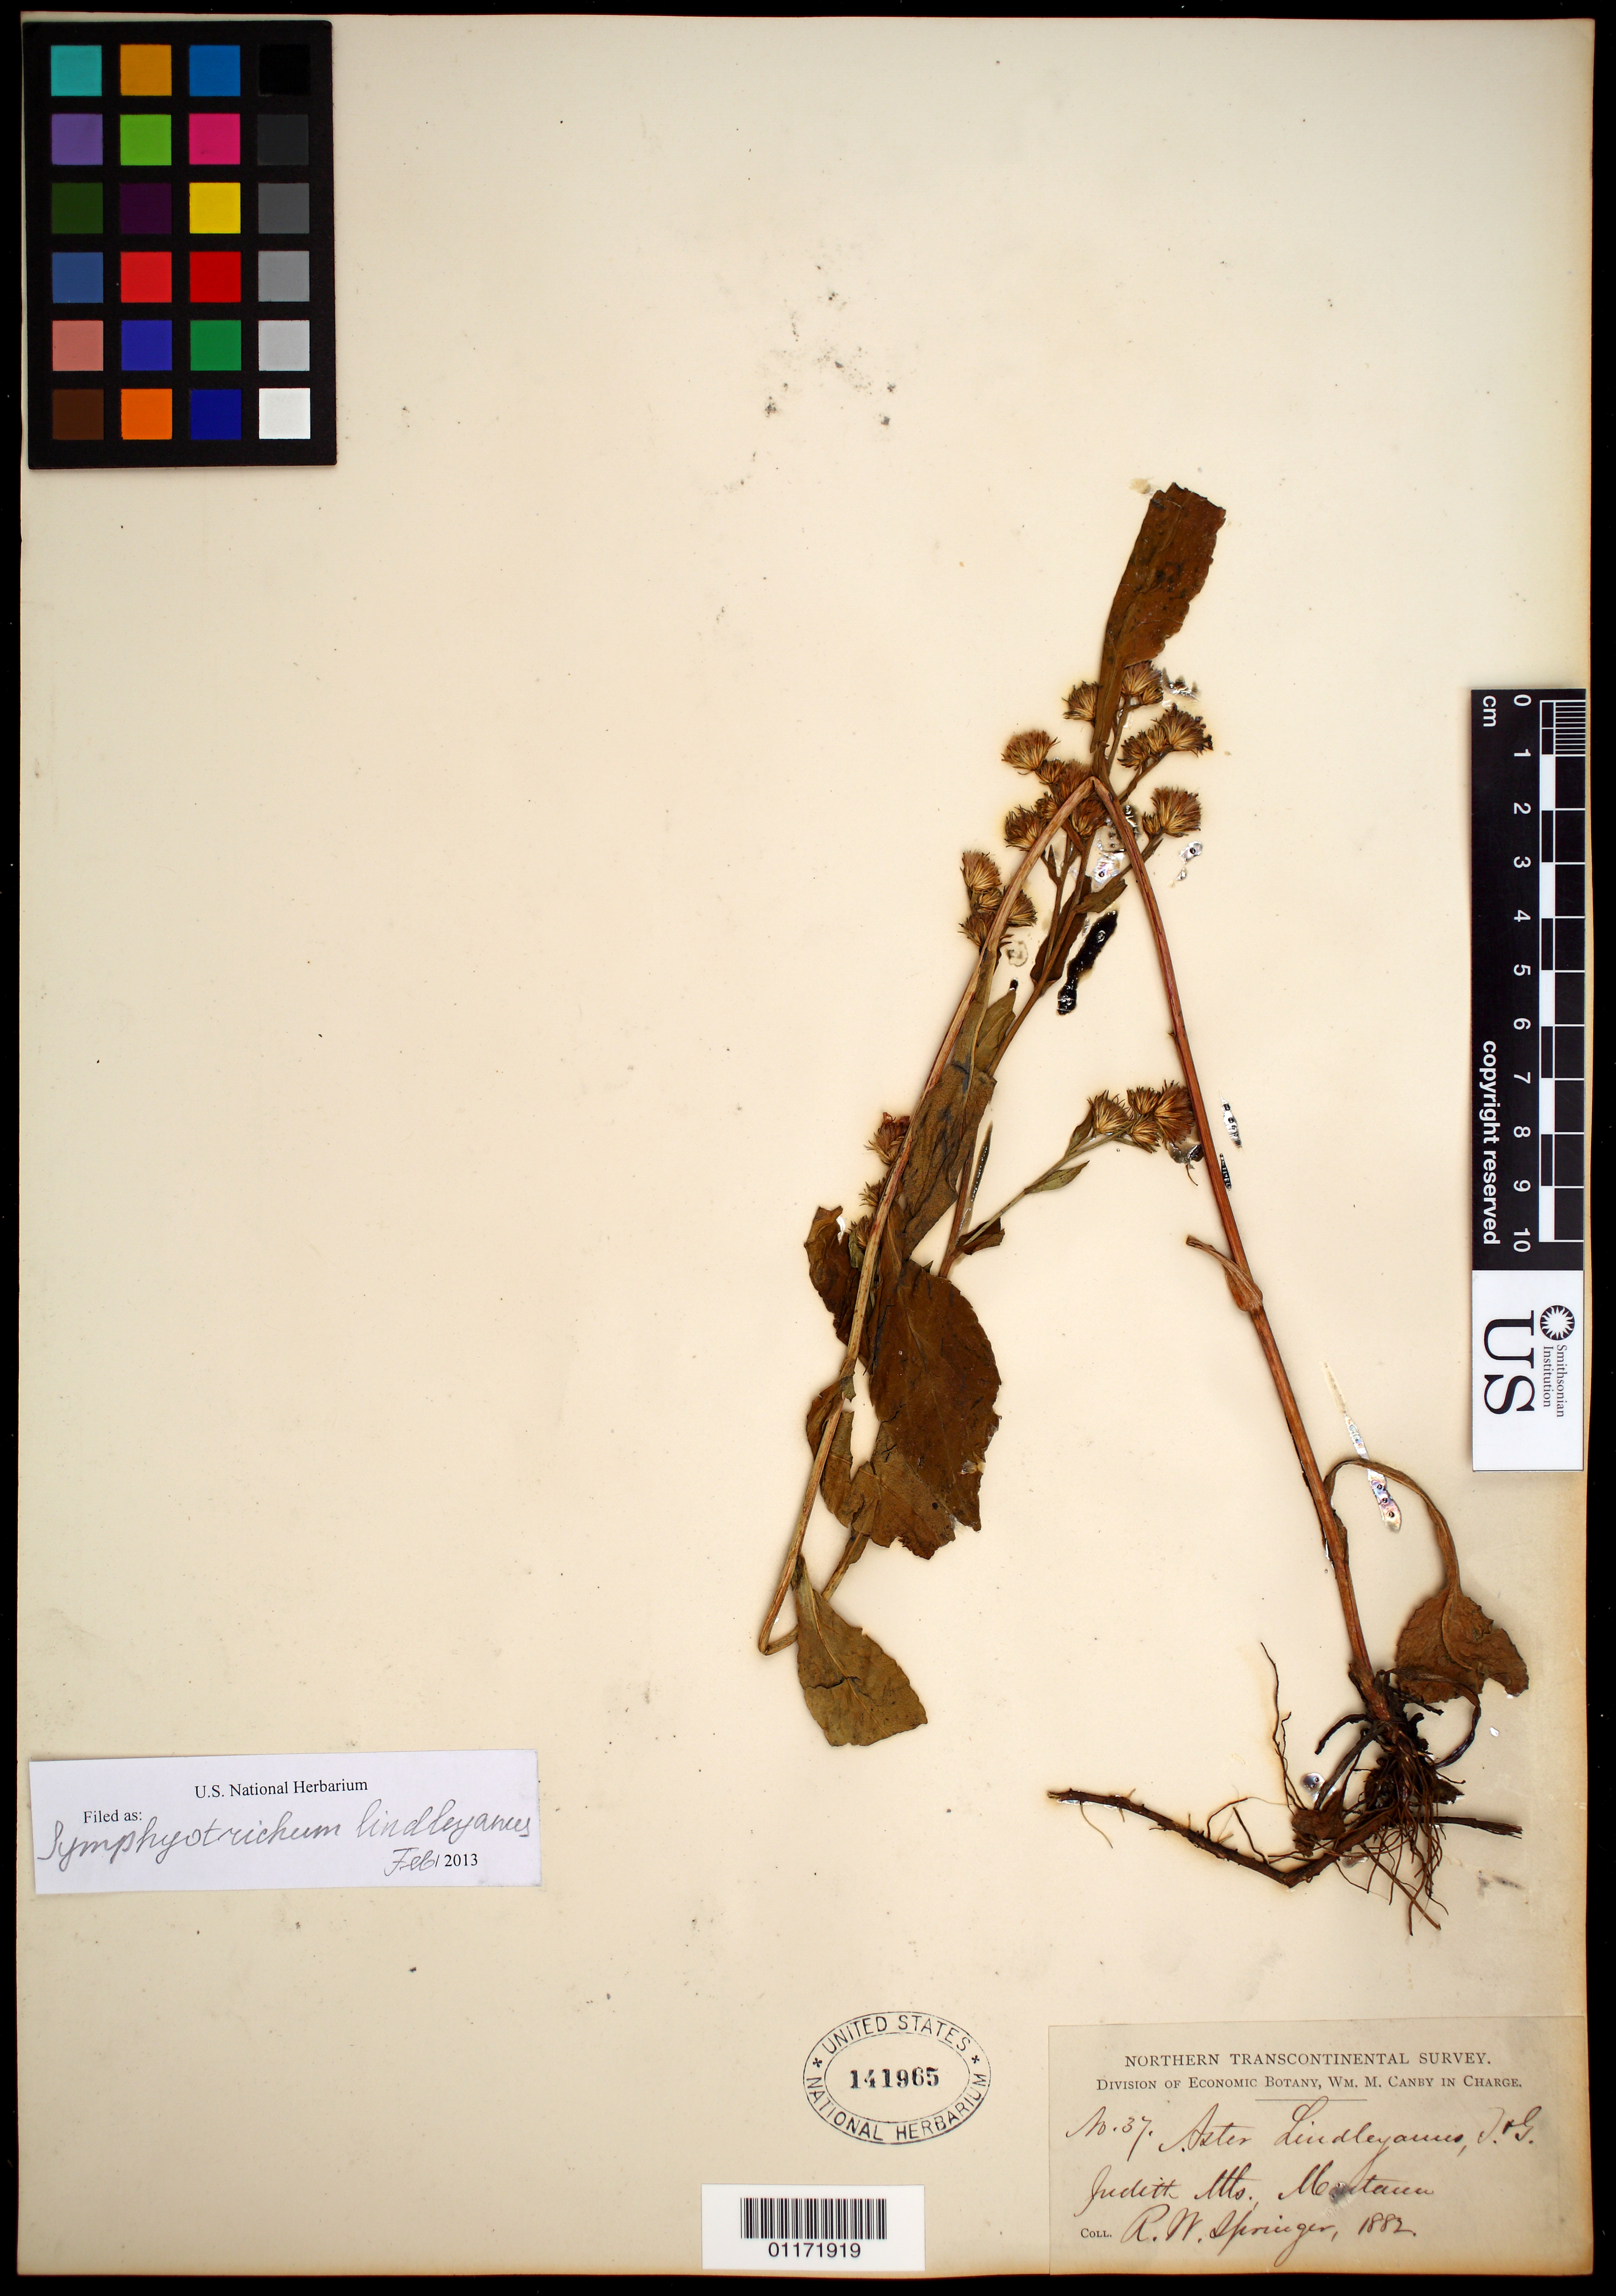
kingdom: Plantae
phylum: Tracheophyta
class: Magnoliopsida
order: Asterales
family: Asteraceae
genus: Symphyotrichum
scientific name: Symphyotrichum ciliolatum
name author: (Lindl.) Á. Löve & D. Löve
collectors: R. Springer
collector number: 37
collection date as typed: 1882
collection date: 1882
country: United States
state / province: Montana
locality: Judith Mts.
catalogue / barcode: US 141965